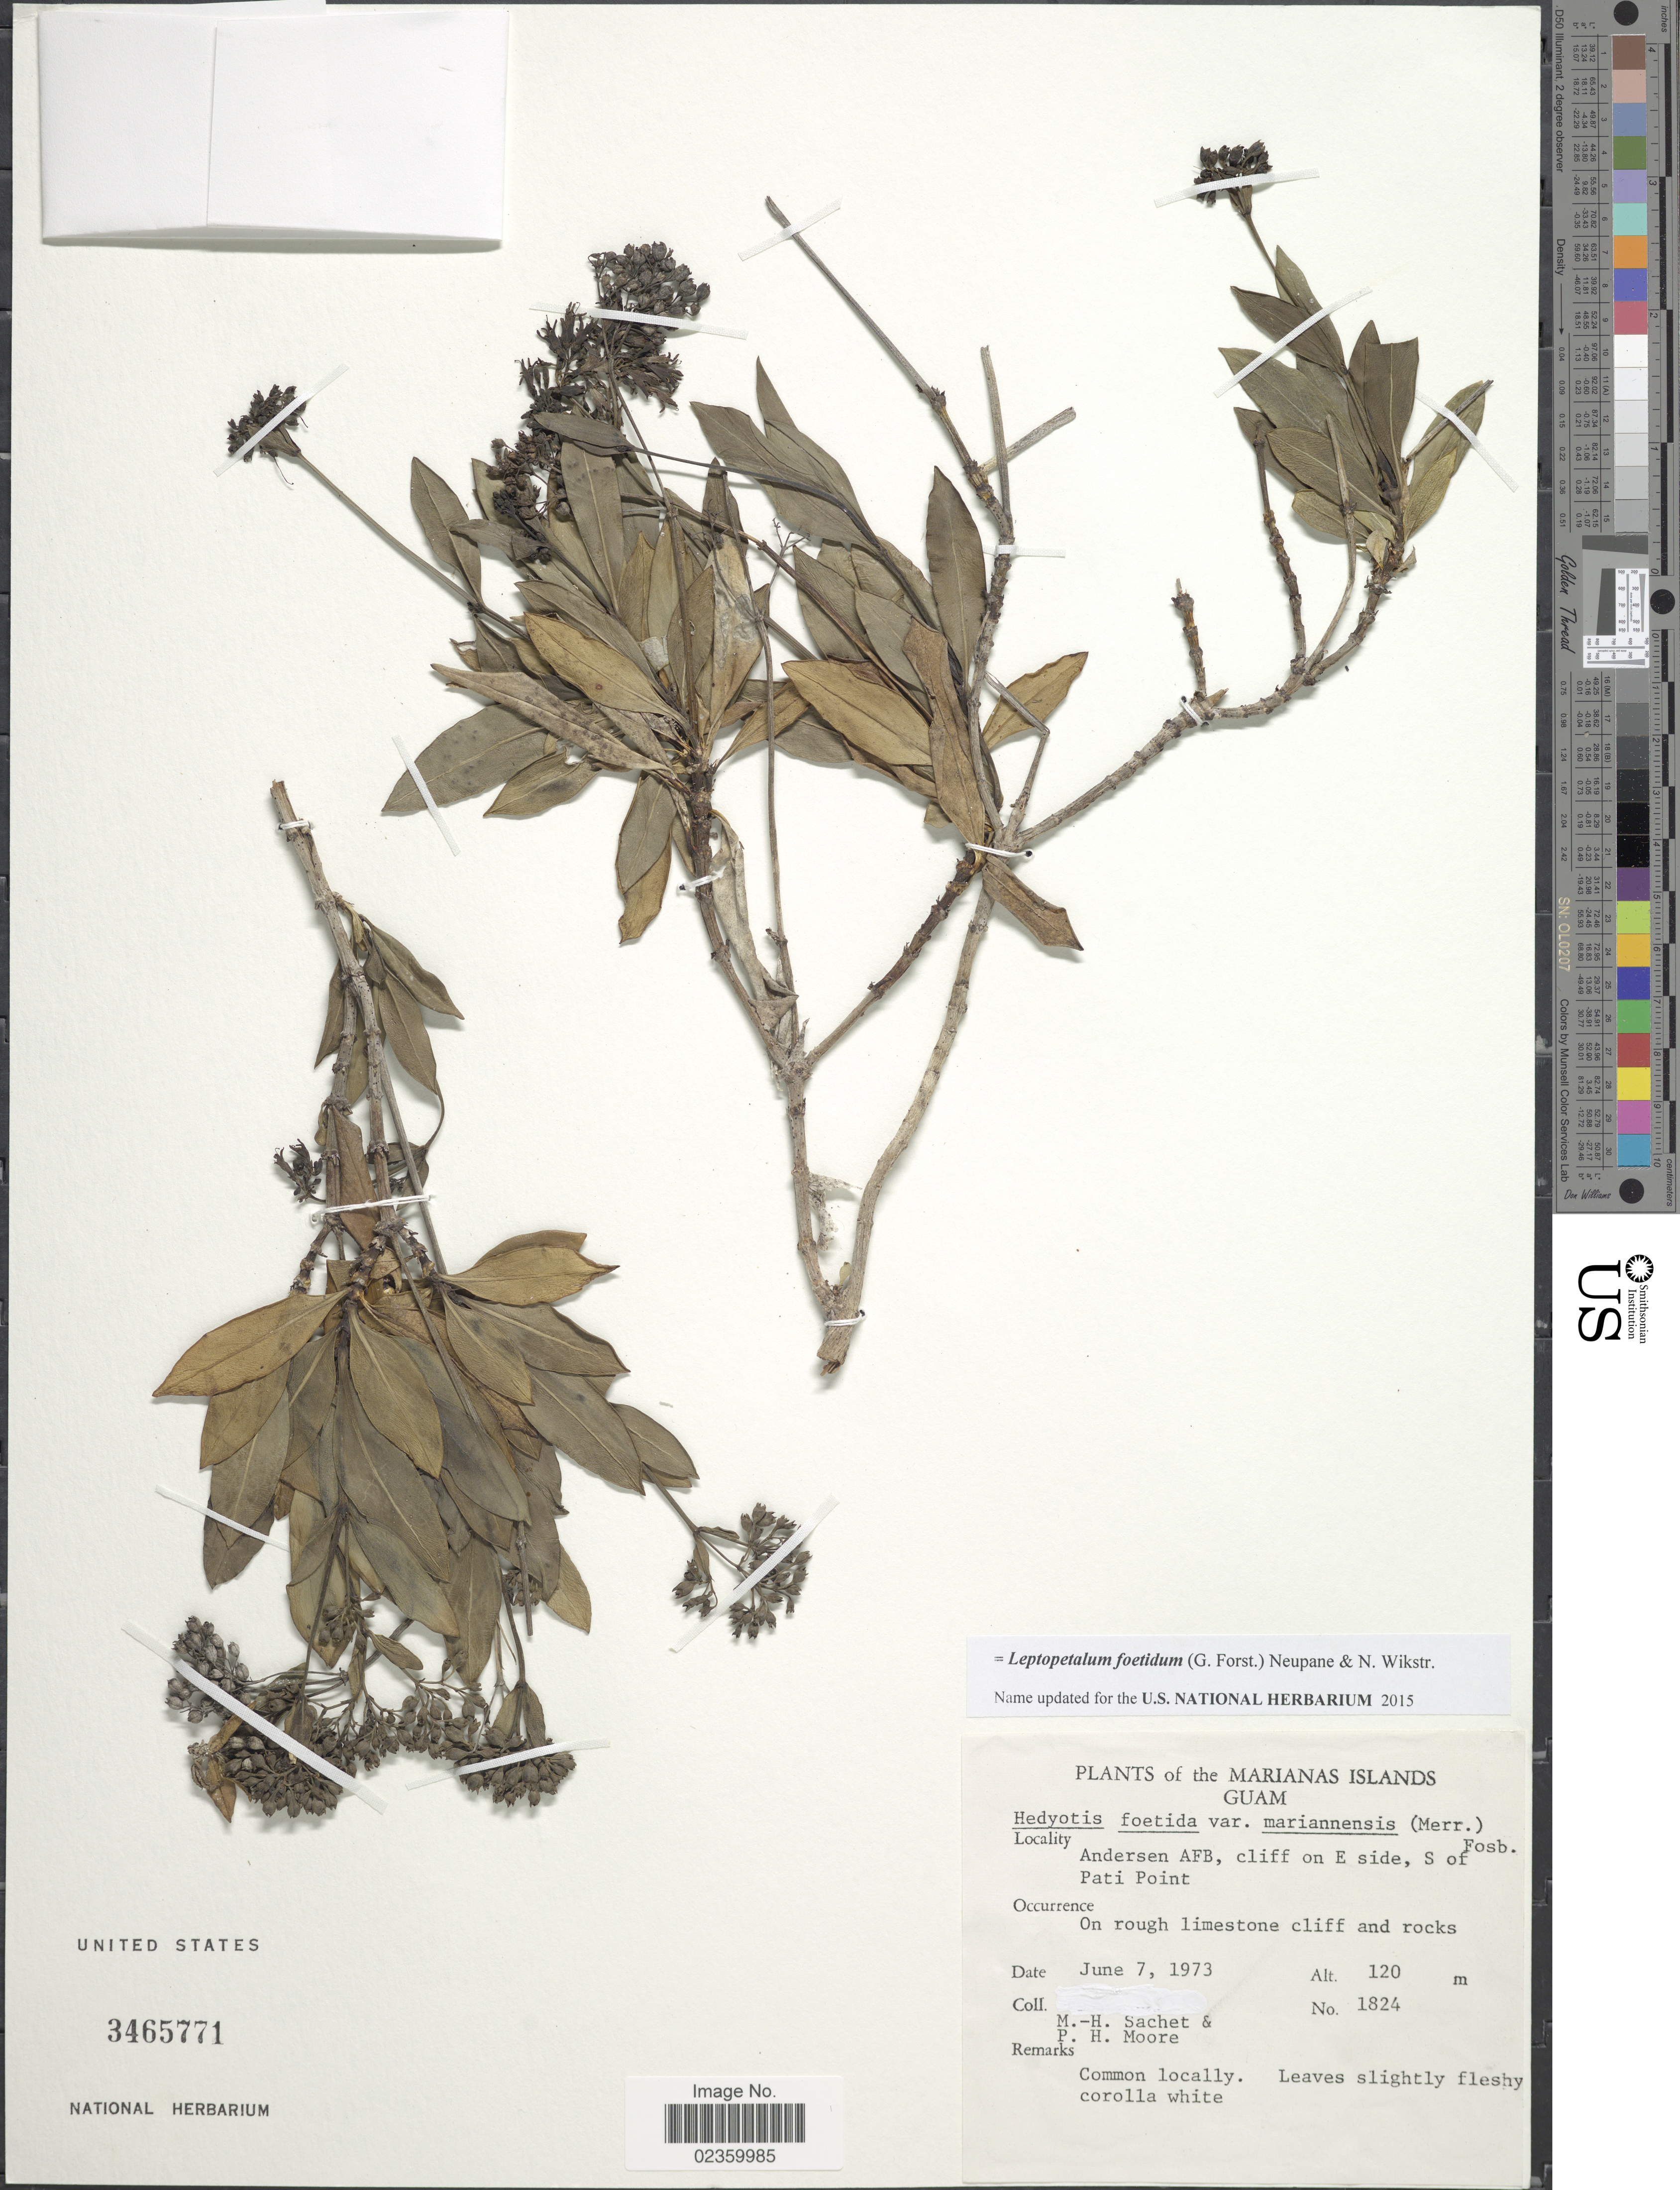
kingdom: Plantae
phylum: Tracheophyta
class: Magnoliopsida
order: Gentianales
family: Rubiaceae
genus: Leptopetalum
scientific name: Leptopetalum foetidum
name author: (G. Forst.) Neupane & N. Wikstr.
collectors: M.-H. Sachet & P. H. Moore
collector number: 1824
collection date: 1973-06-07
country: Guam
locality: The Marianas Islands. Andersen AFB, cliff on E side, S of Pati Point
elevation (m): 120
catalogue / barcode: US 3465771